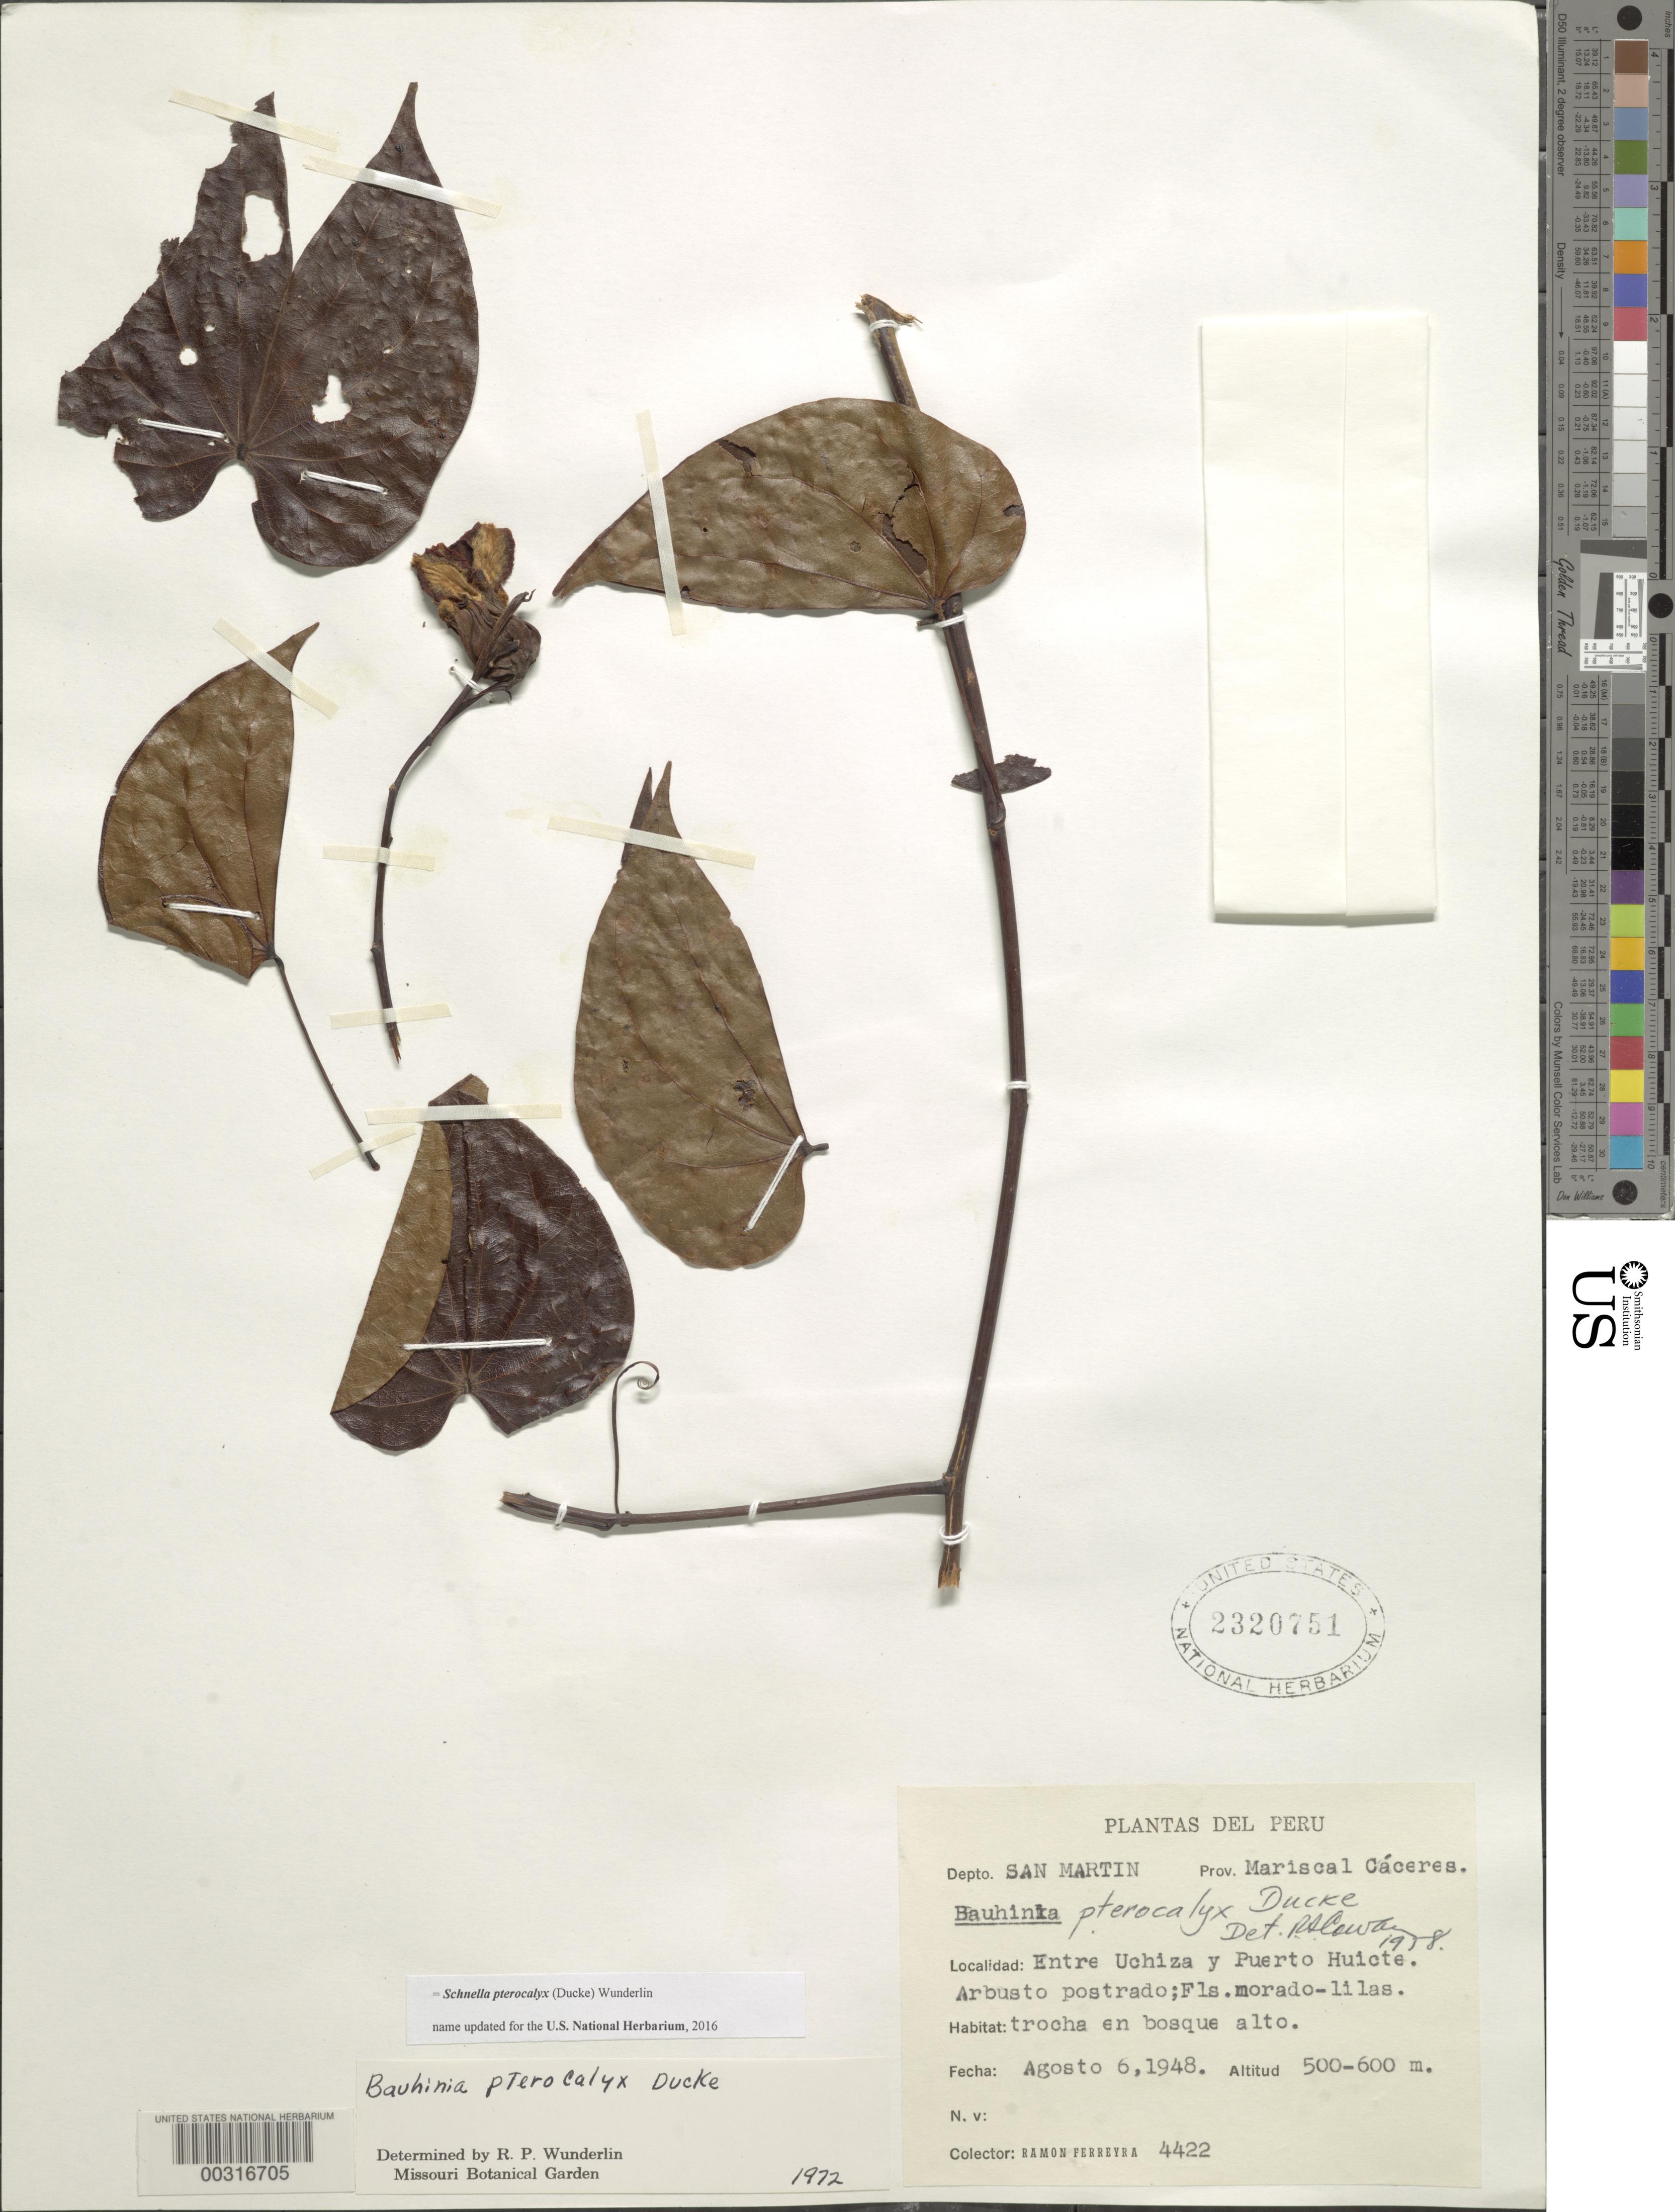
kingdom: Plantae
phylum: Tracheophyta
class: Magnoliopsida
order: Fabales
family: Fabaceae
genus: Schnella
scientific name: Schnella pterocalyx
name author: (Ducke) Wunderlin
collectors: R. A. Ferreyra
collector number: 4422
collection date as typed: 06 Aug 1948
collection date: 1948-08-06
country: Peru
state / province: San Martín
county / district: Mariscal Cáceres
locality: Between uchiza and puerto huicte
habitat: Trail in tall forest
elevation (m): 500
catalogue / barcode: US 2320751